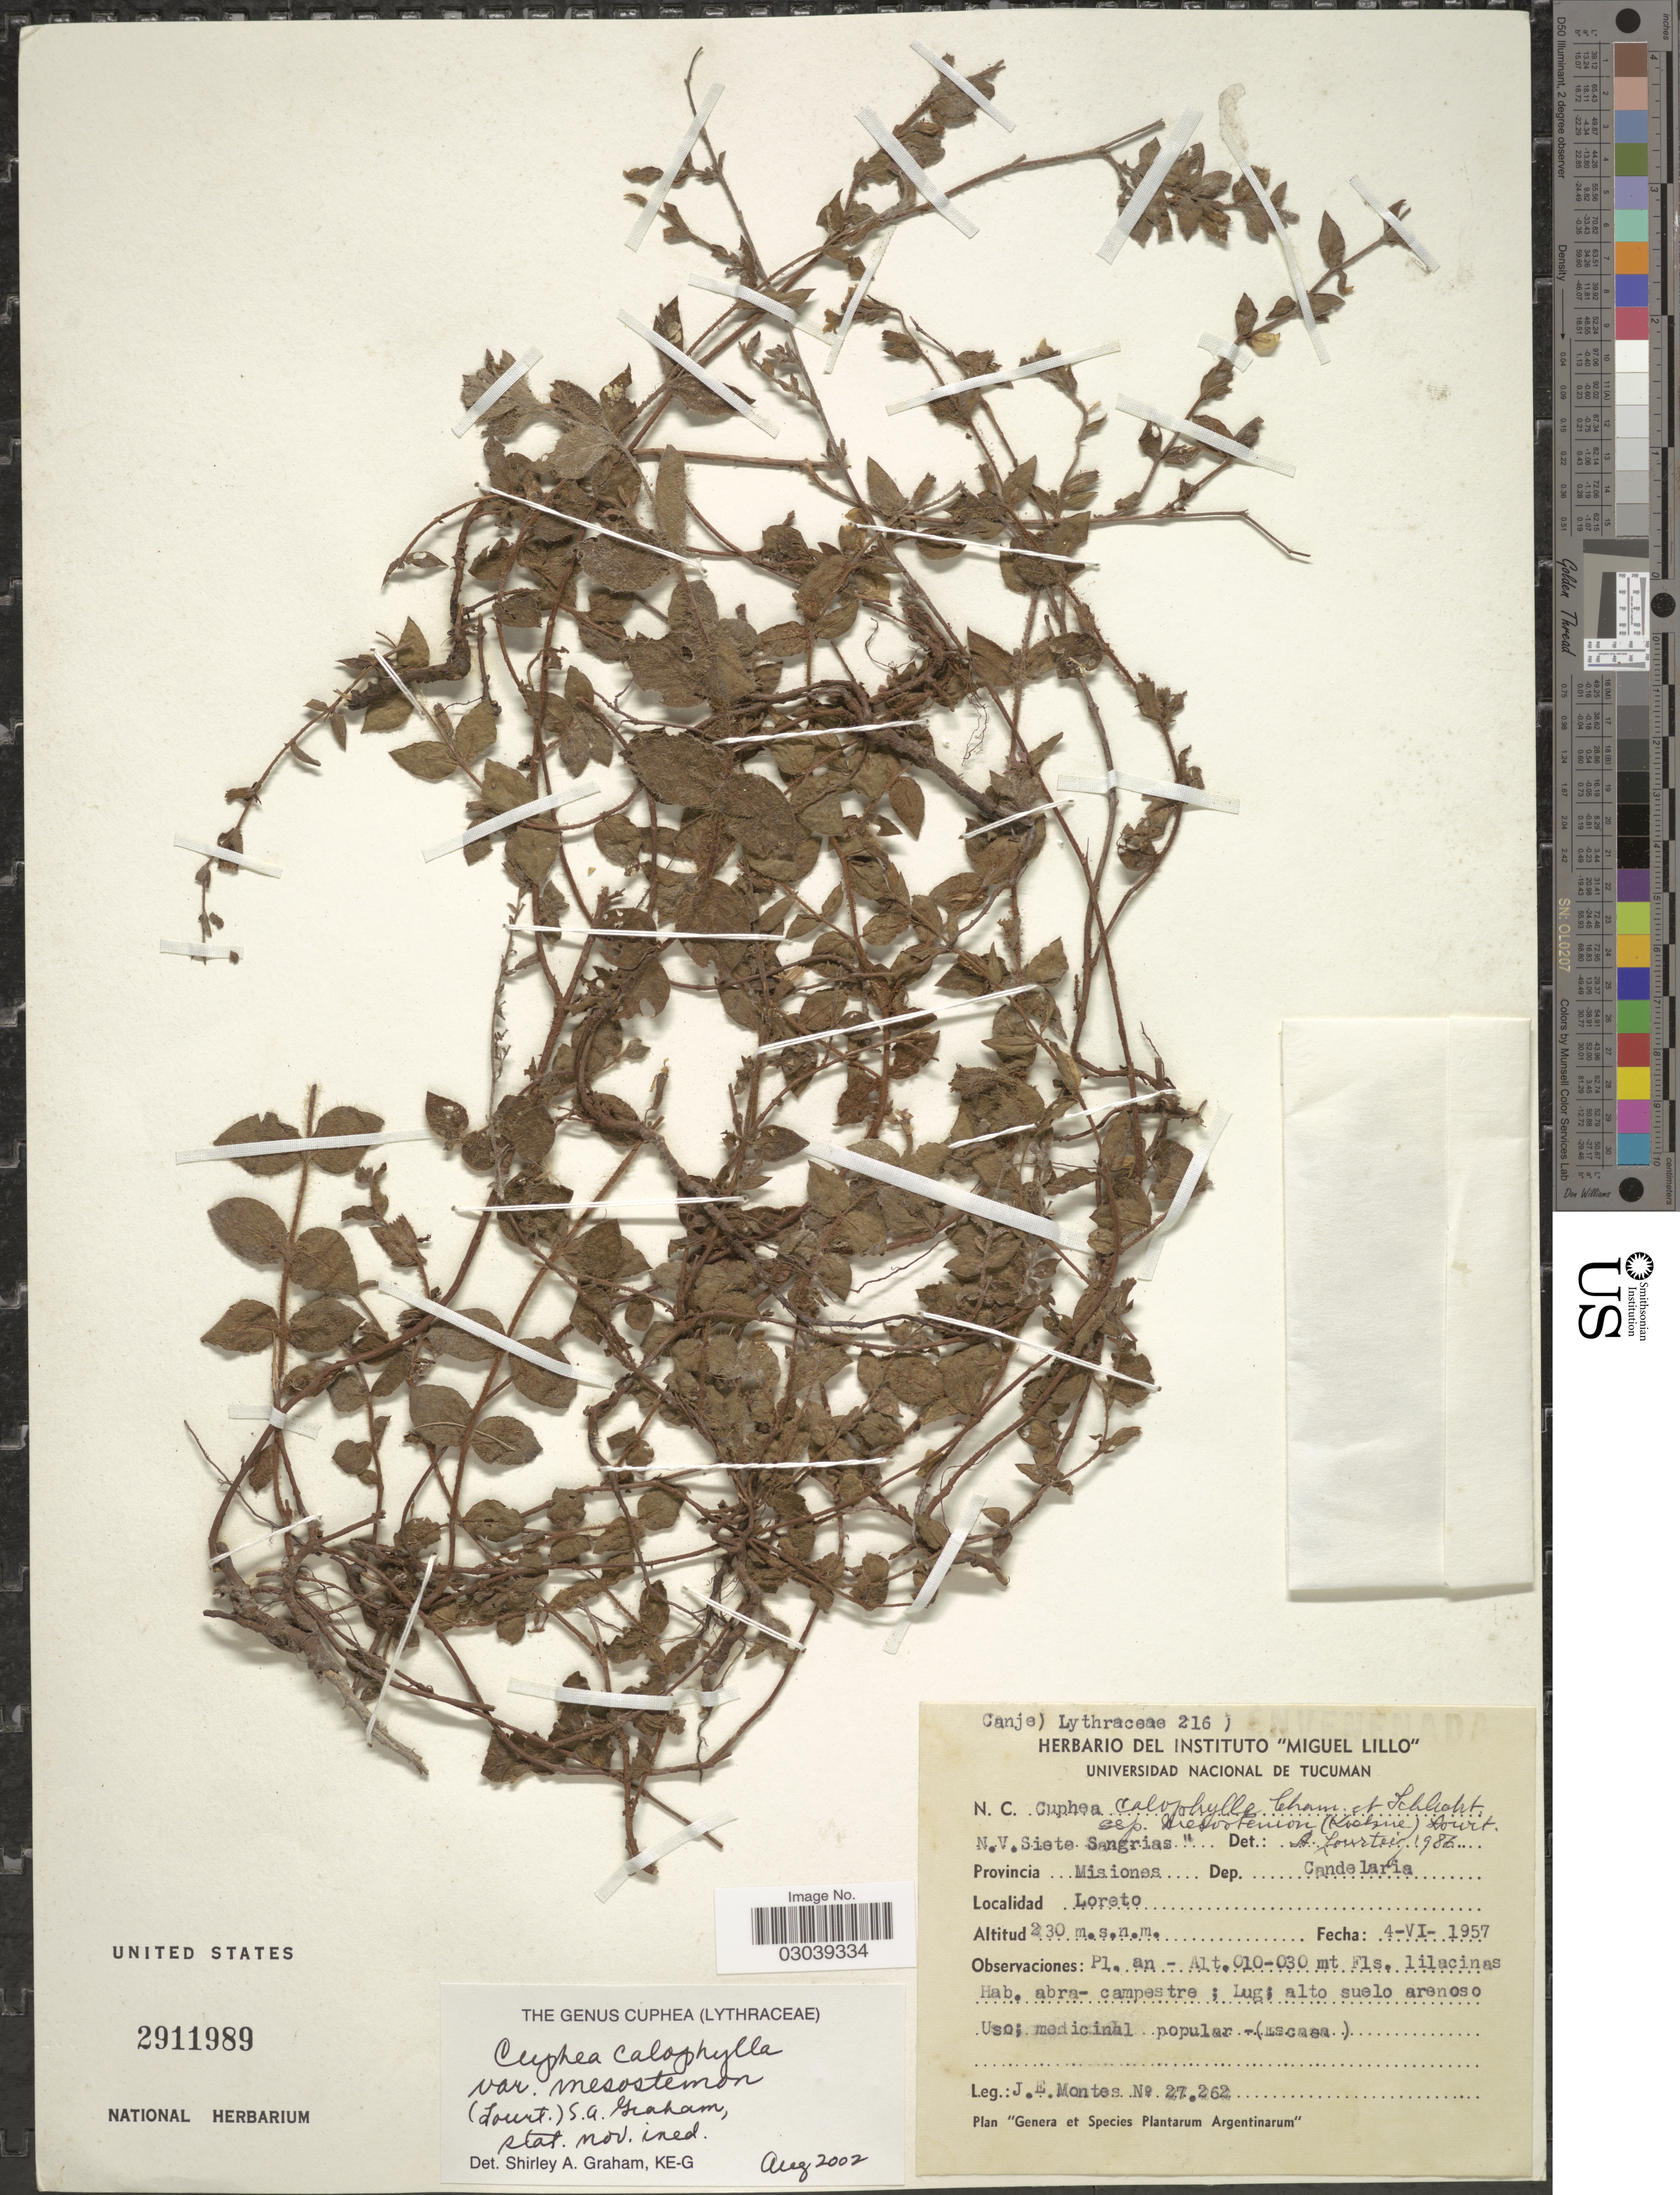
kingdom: Plantae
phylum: Tracheophyta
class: Magnoliopsida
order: Myrtales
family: Lythraceae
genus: Cuphea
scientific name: Cuphea calophylla subsp. mesostemon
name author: (Koehne) Lourteig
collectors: J. E. Montes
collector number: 27262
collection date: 1957-06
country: Argentina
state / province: Misiones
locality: Dep. Candelaria. Loreto.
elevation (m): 230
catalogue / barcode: US 2911989